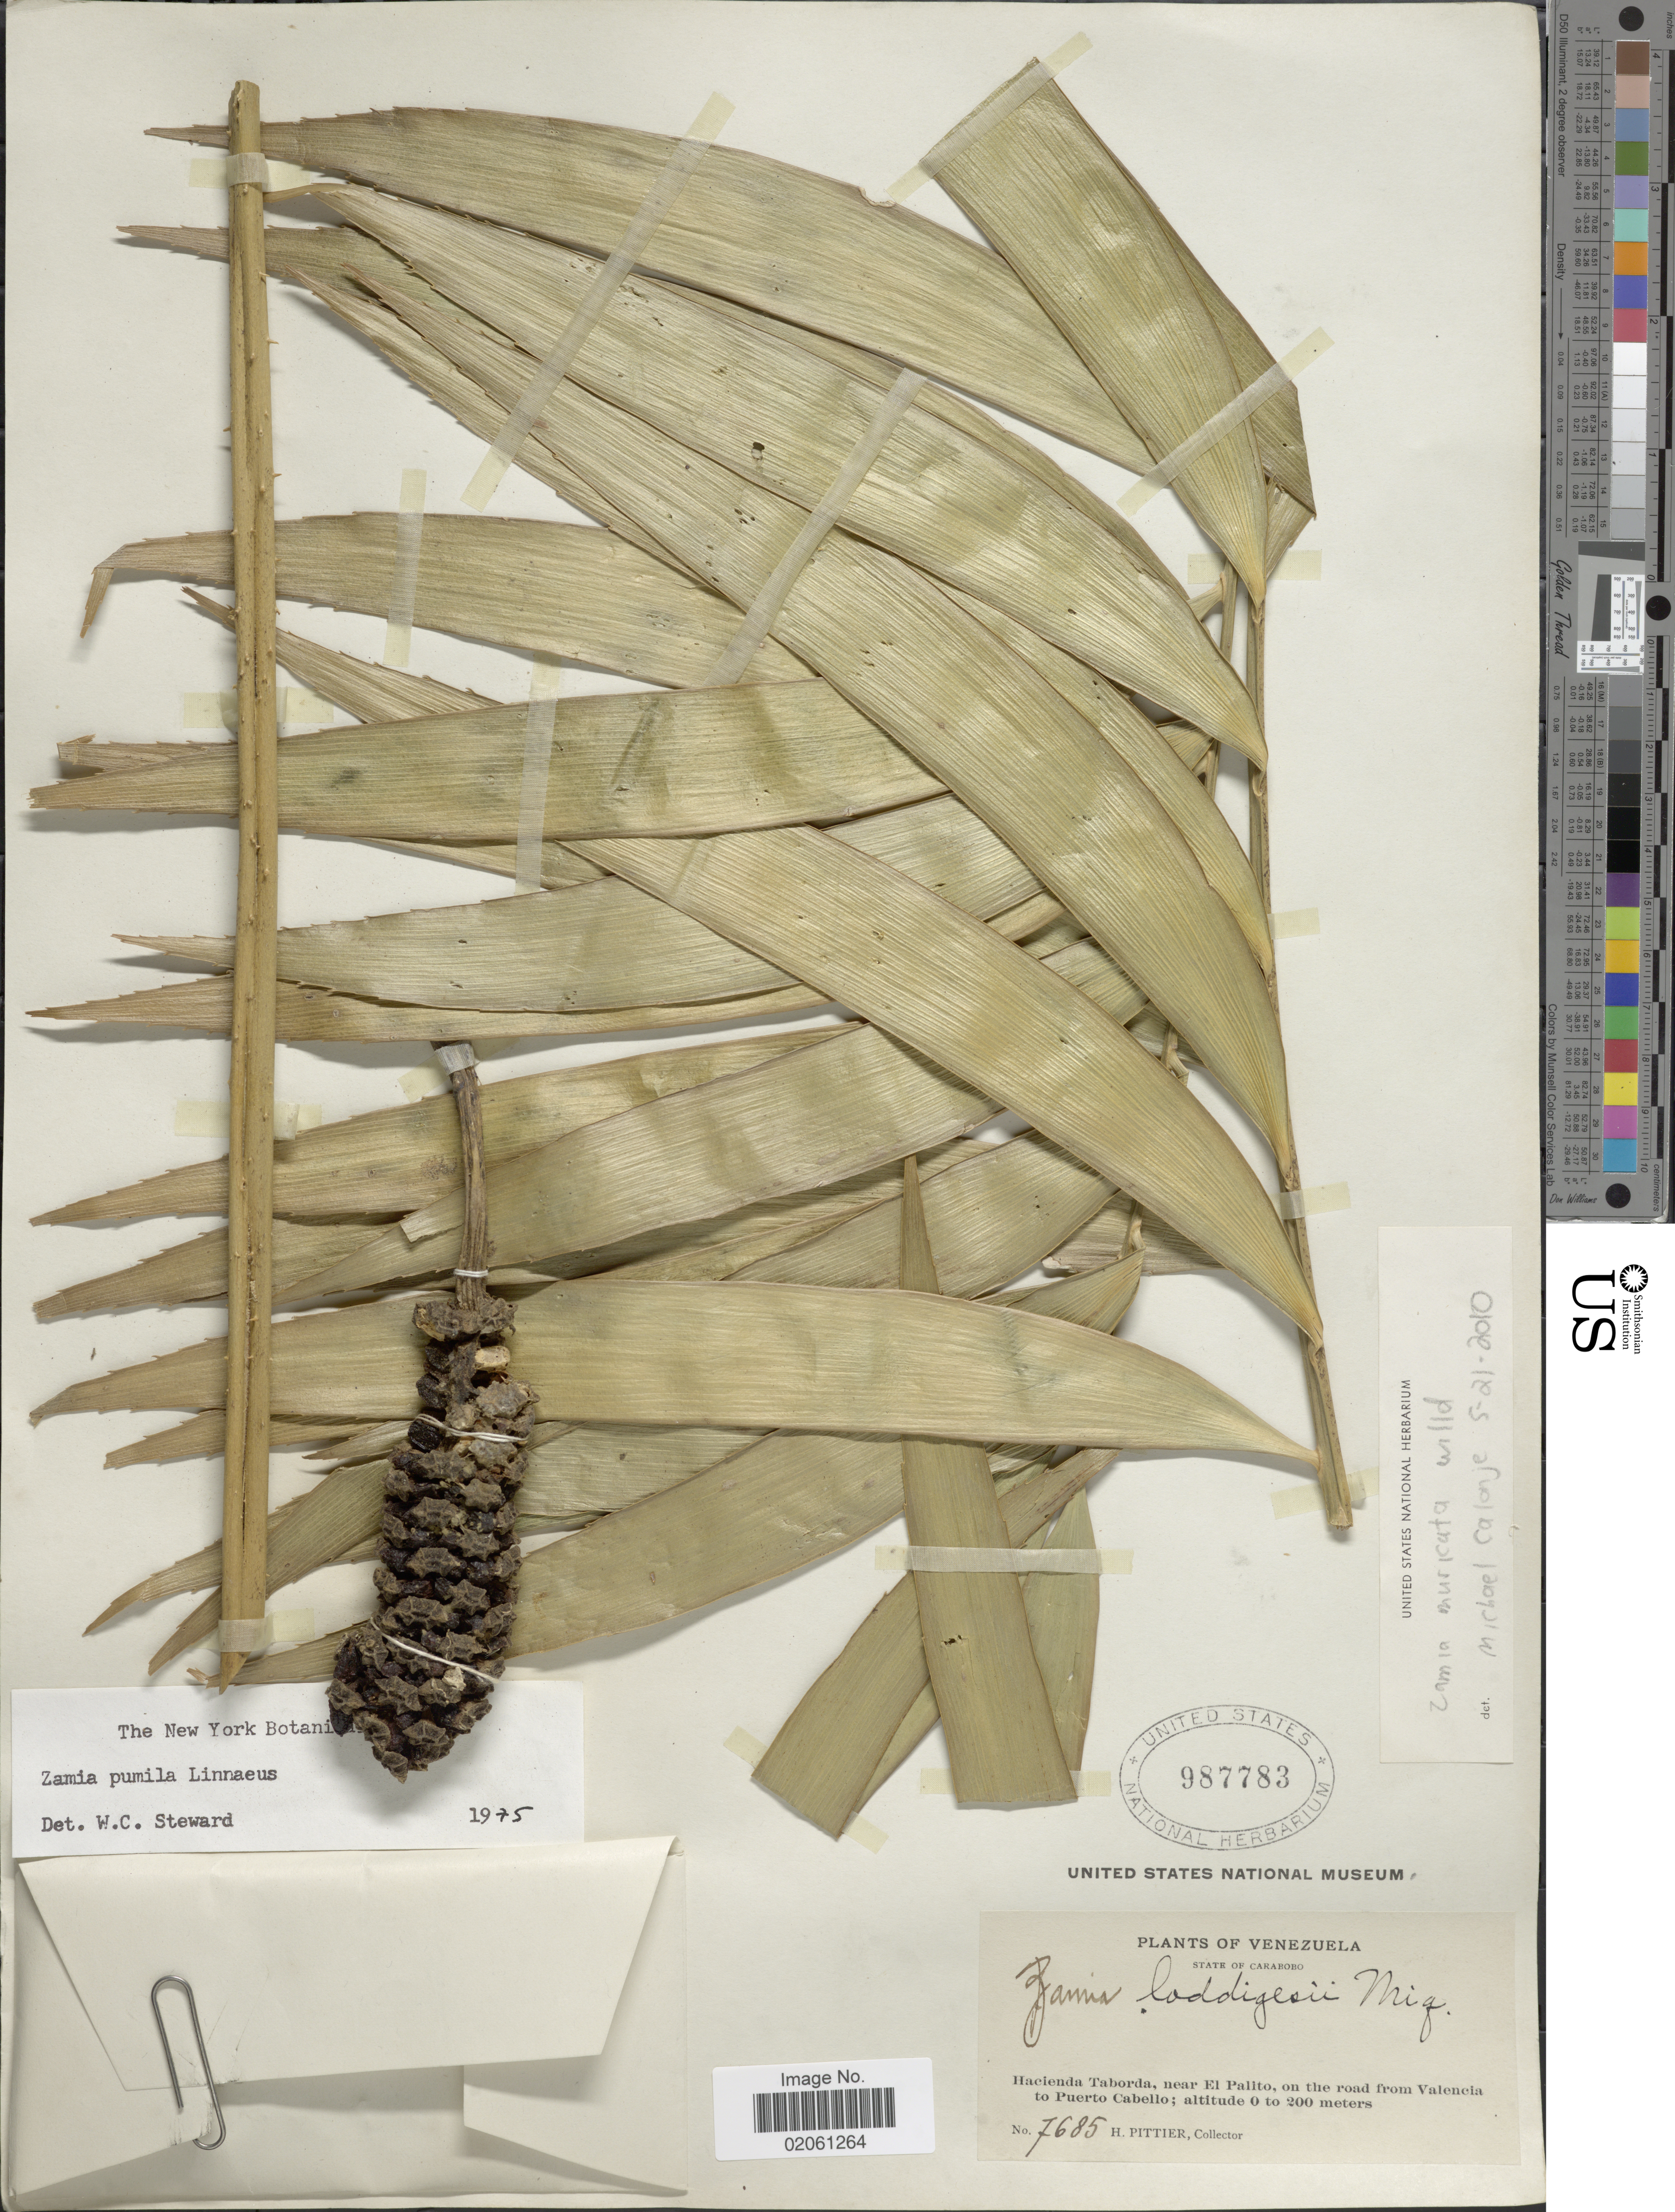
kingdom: Plantae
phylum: Tracheophyta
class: Cycadopsida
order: Cycadales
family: Zamiaceae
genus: Zamia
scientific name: Zamia muricata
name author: Willd.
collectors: H. F. Pittier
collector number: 7685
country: Venezuela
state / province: Carabobo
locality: Hacienda Taborda, near El Palito, on the road from Valencia to Puerto Cabello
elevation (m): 200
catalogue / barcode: US 987783